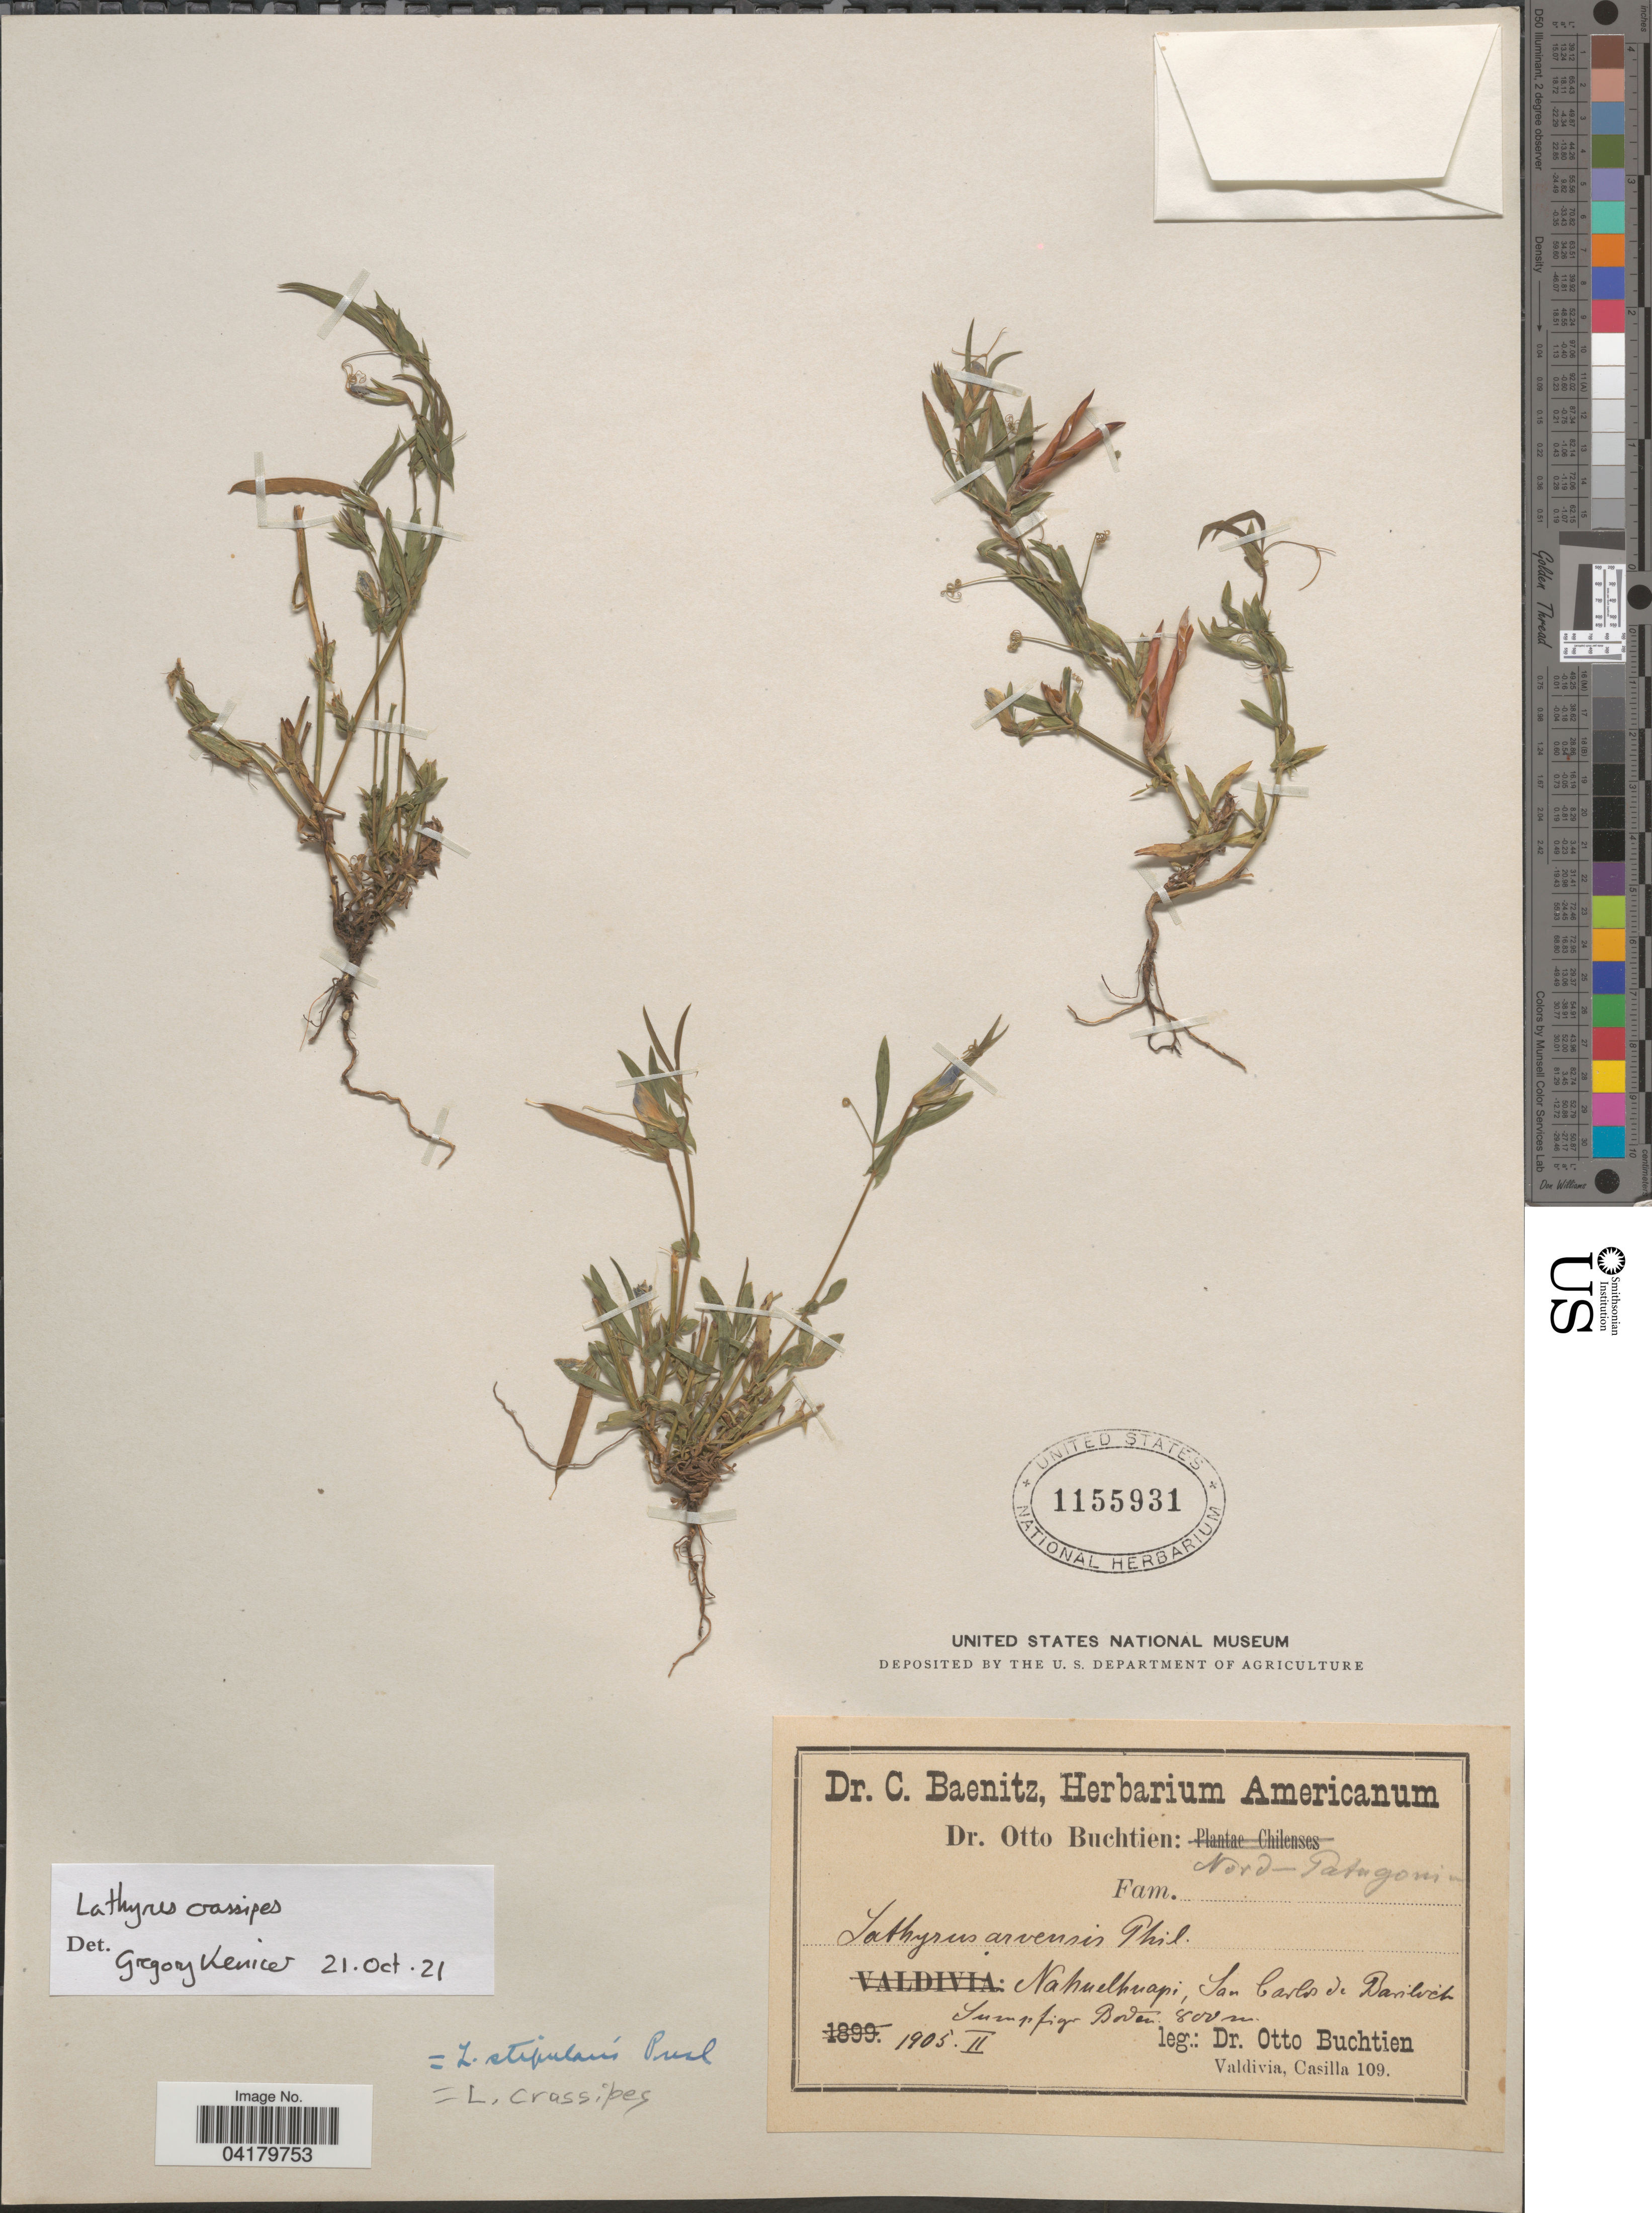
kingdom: Plantae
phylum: Tracheophyta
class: Magnoliopsida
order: Fabales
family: Fabaceae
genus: Lathyrus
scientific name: Lathyrus crassipes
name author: Gillies ex Hook. & Arn.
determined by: Kenicer, Gregory J.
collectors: O. Buchtien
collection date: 1905-02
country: Argentina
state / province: Río Negro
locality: Nord-Patagonia. Nahuelhuapi, San Carlos de Bariloche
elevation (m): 800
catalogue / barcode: US 1155931